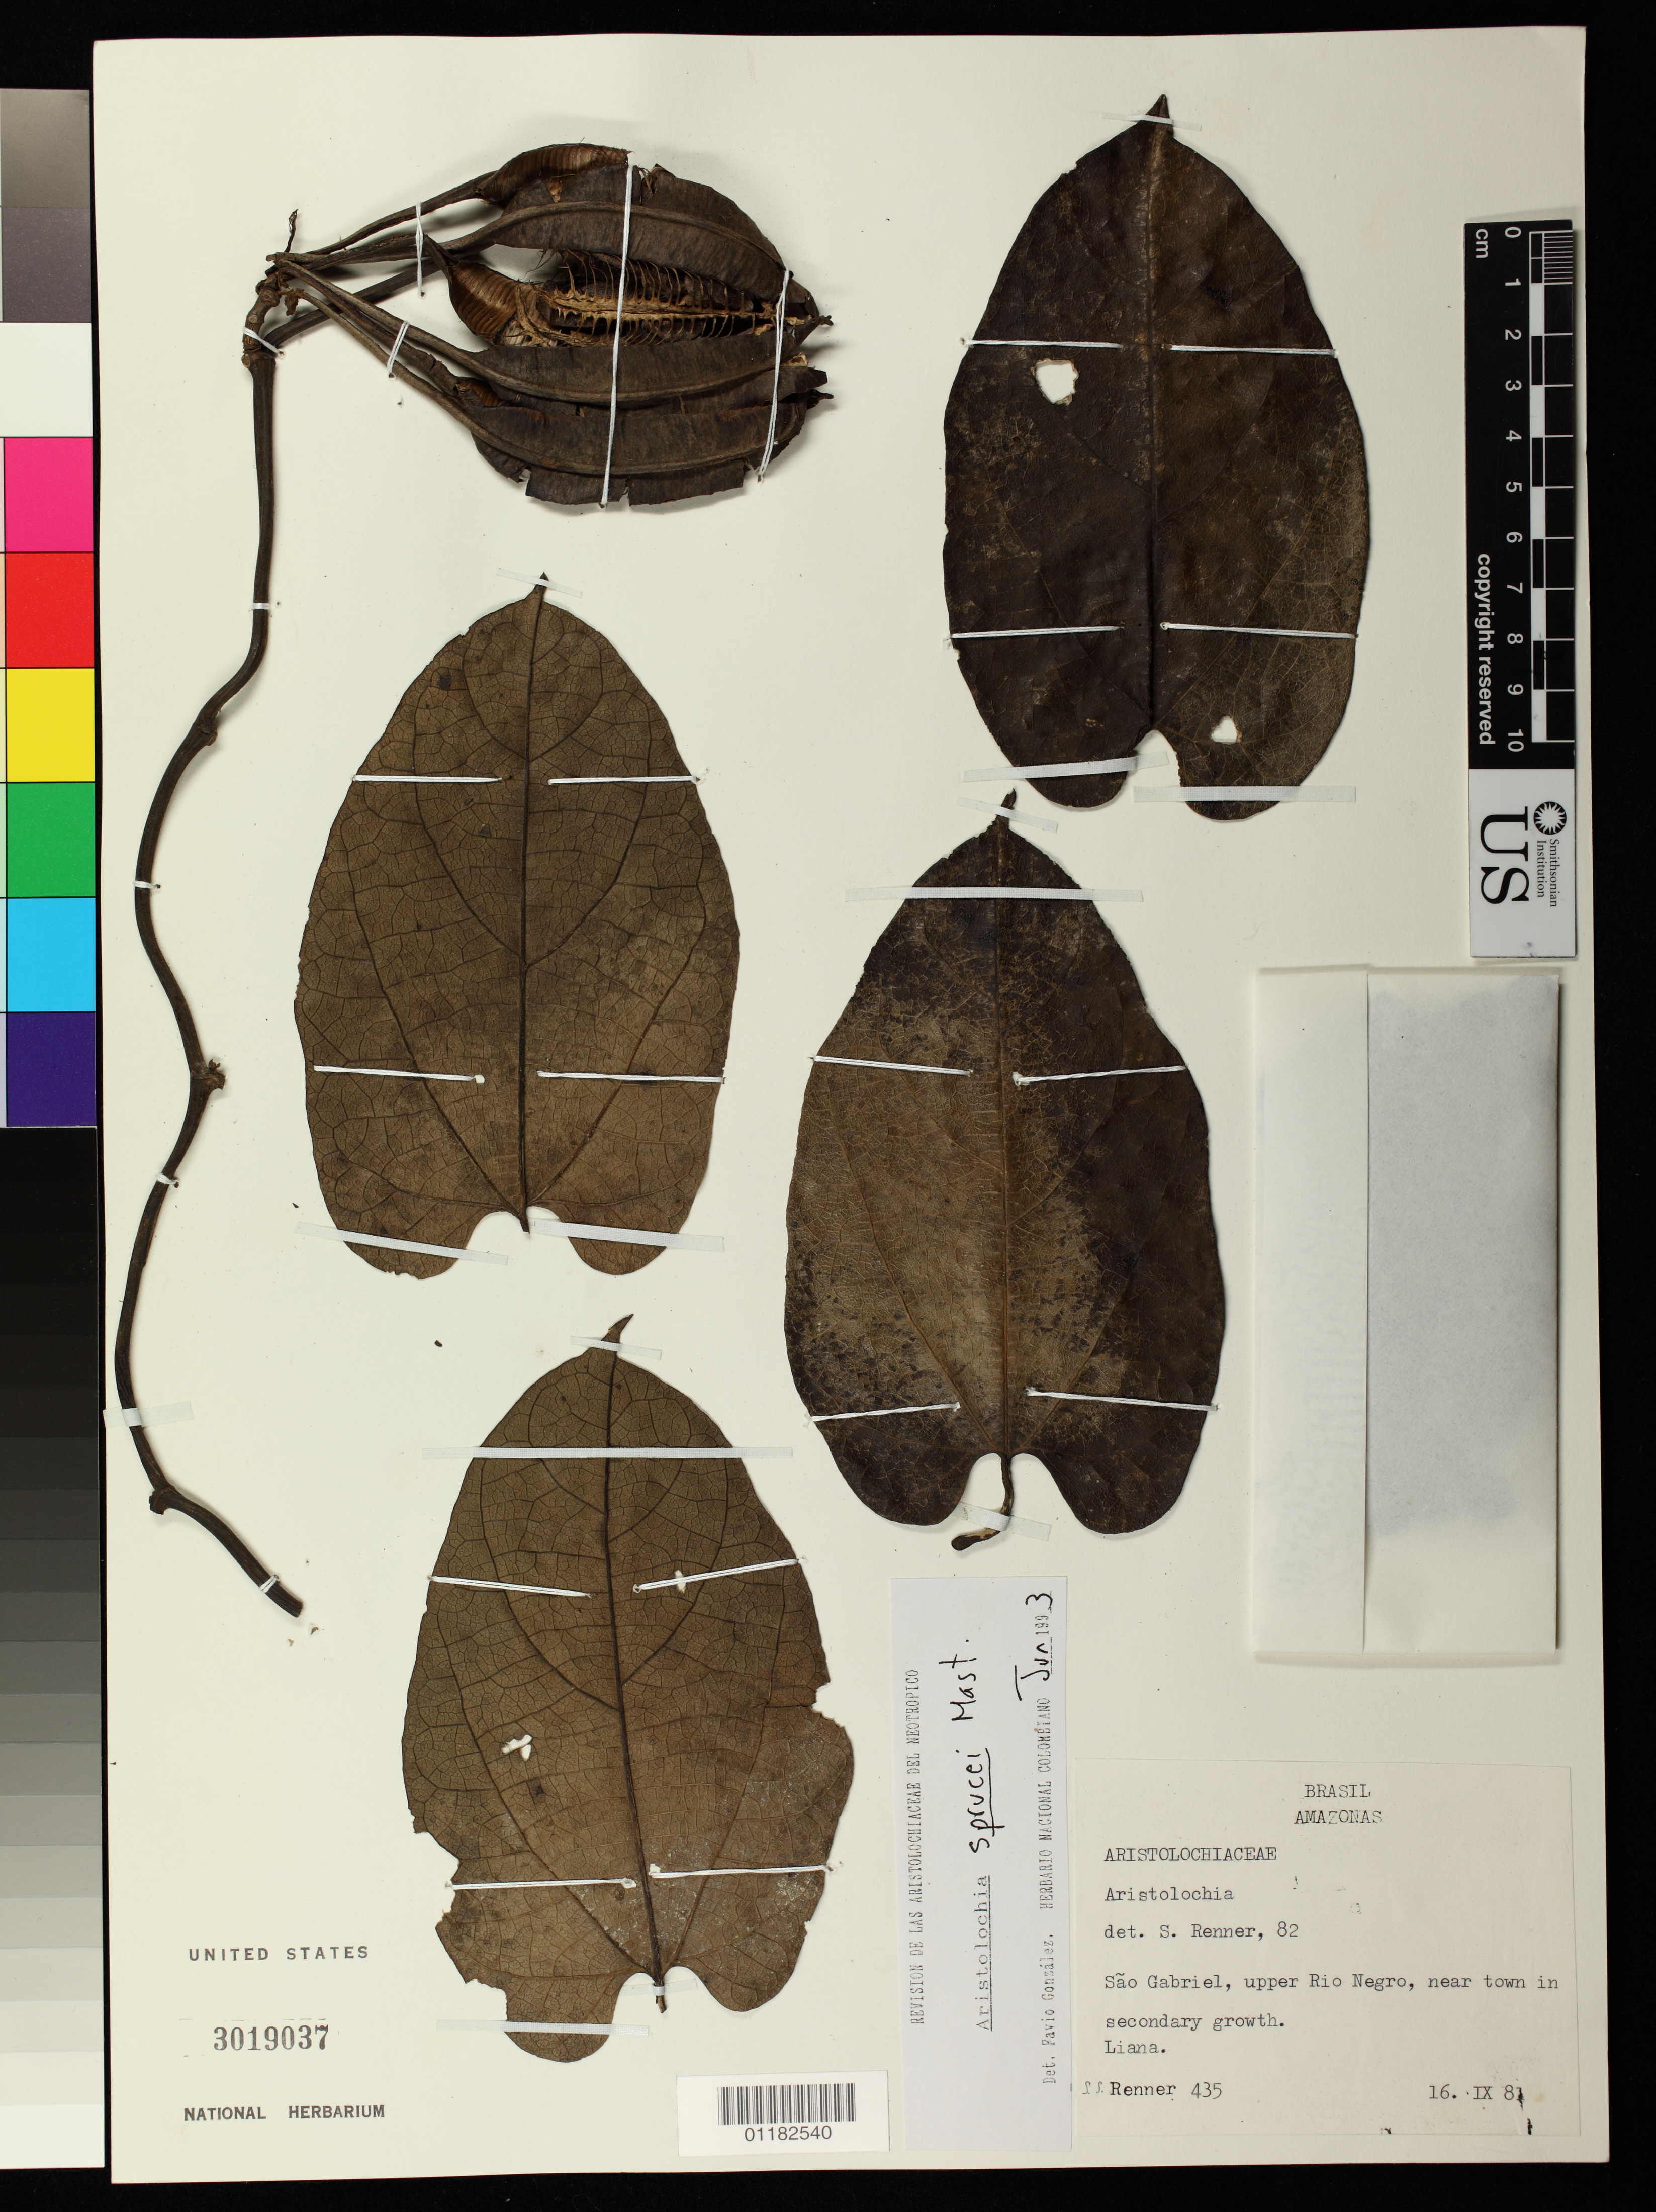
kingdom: Plantae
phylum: Tracheophyta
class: Magnoliopsida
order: Piperales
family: Aristolochiaceae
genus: Aristolochia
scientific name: Aristolochia sprucei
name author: Mast.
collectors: S. S. Renner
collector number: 435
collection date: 1981-09-16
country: Brazil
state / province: Amazonas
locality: Sao Gabriel, upper Rio Negro, near town in secondary growth.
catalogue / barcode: US 3019037